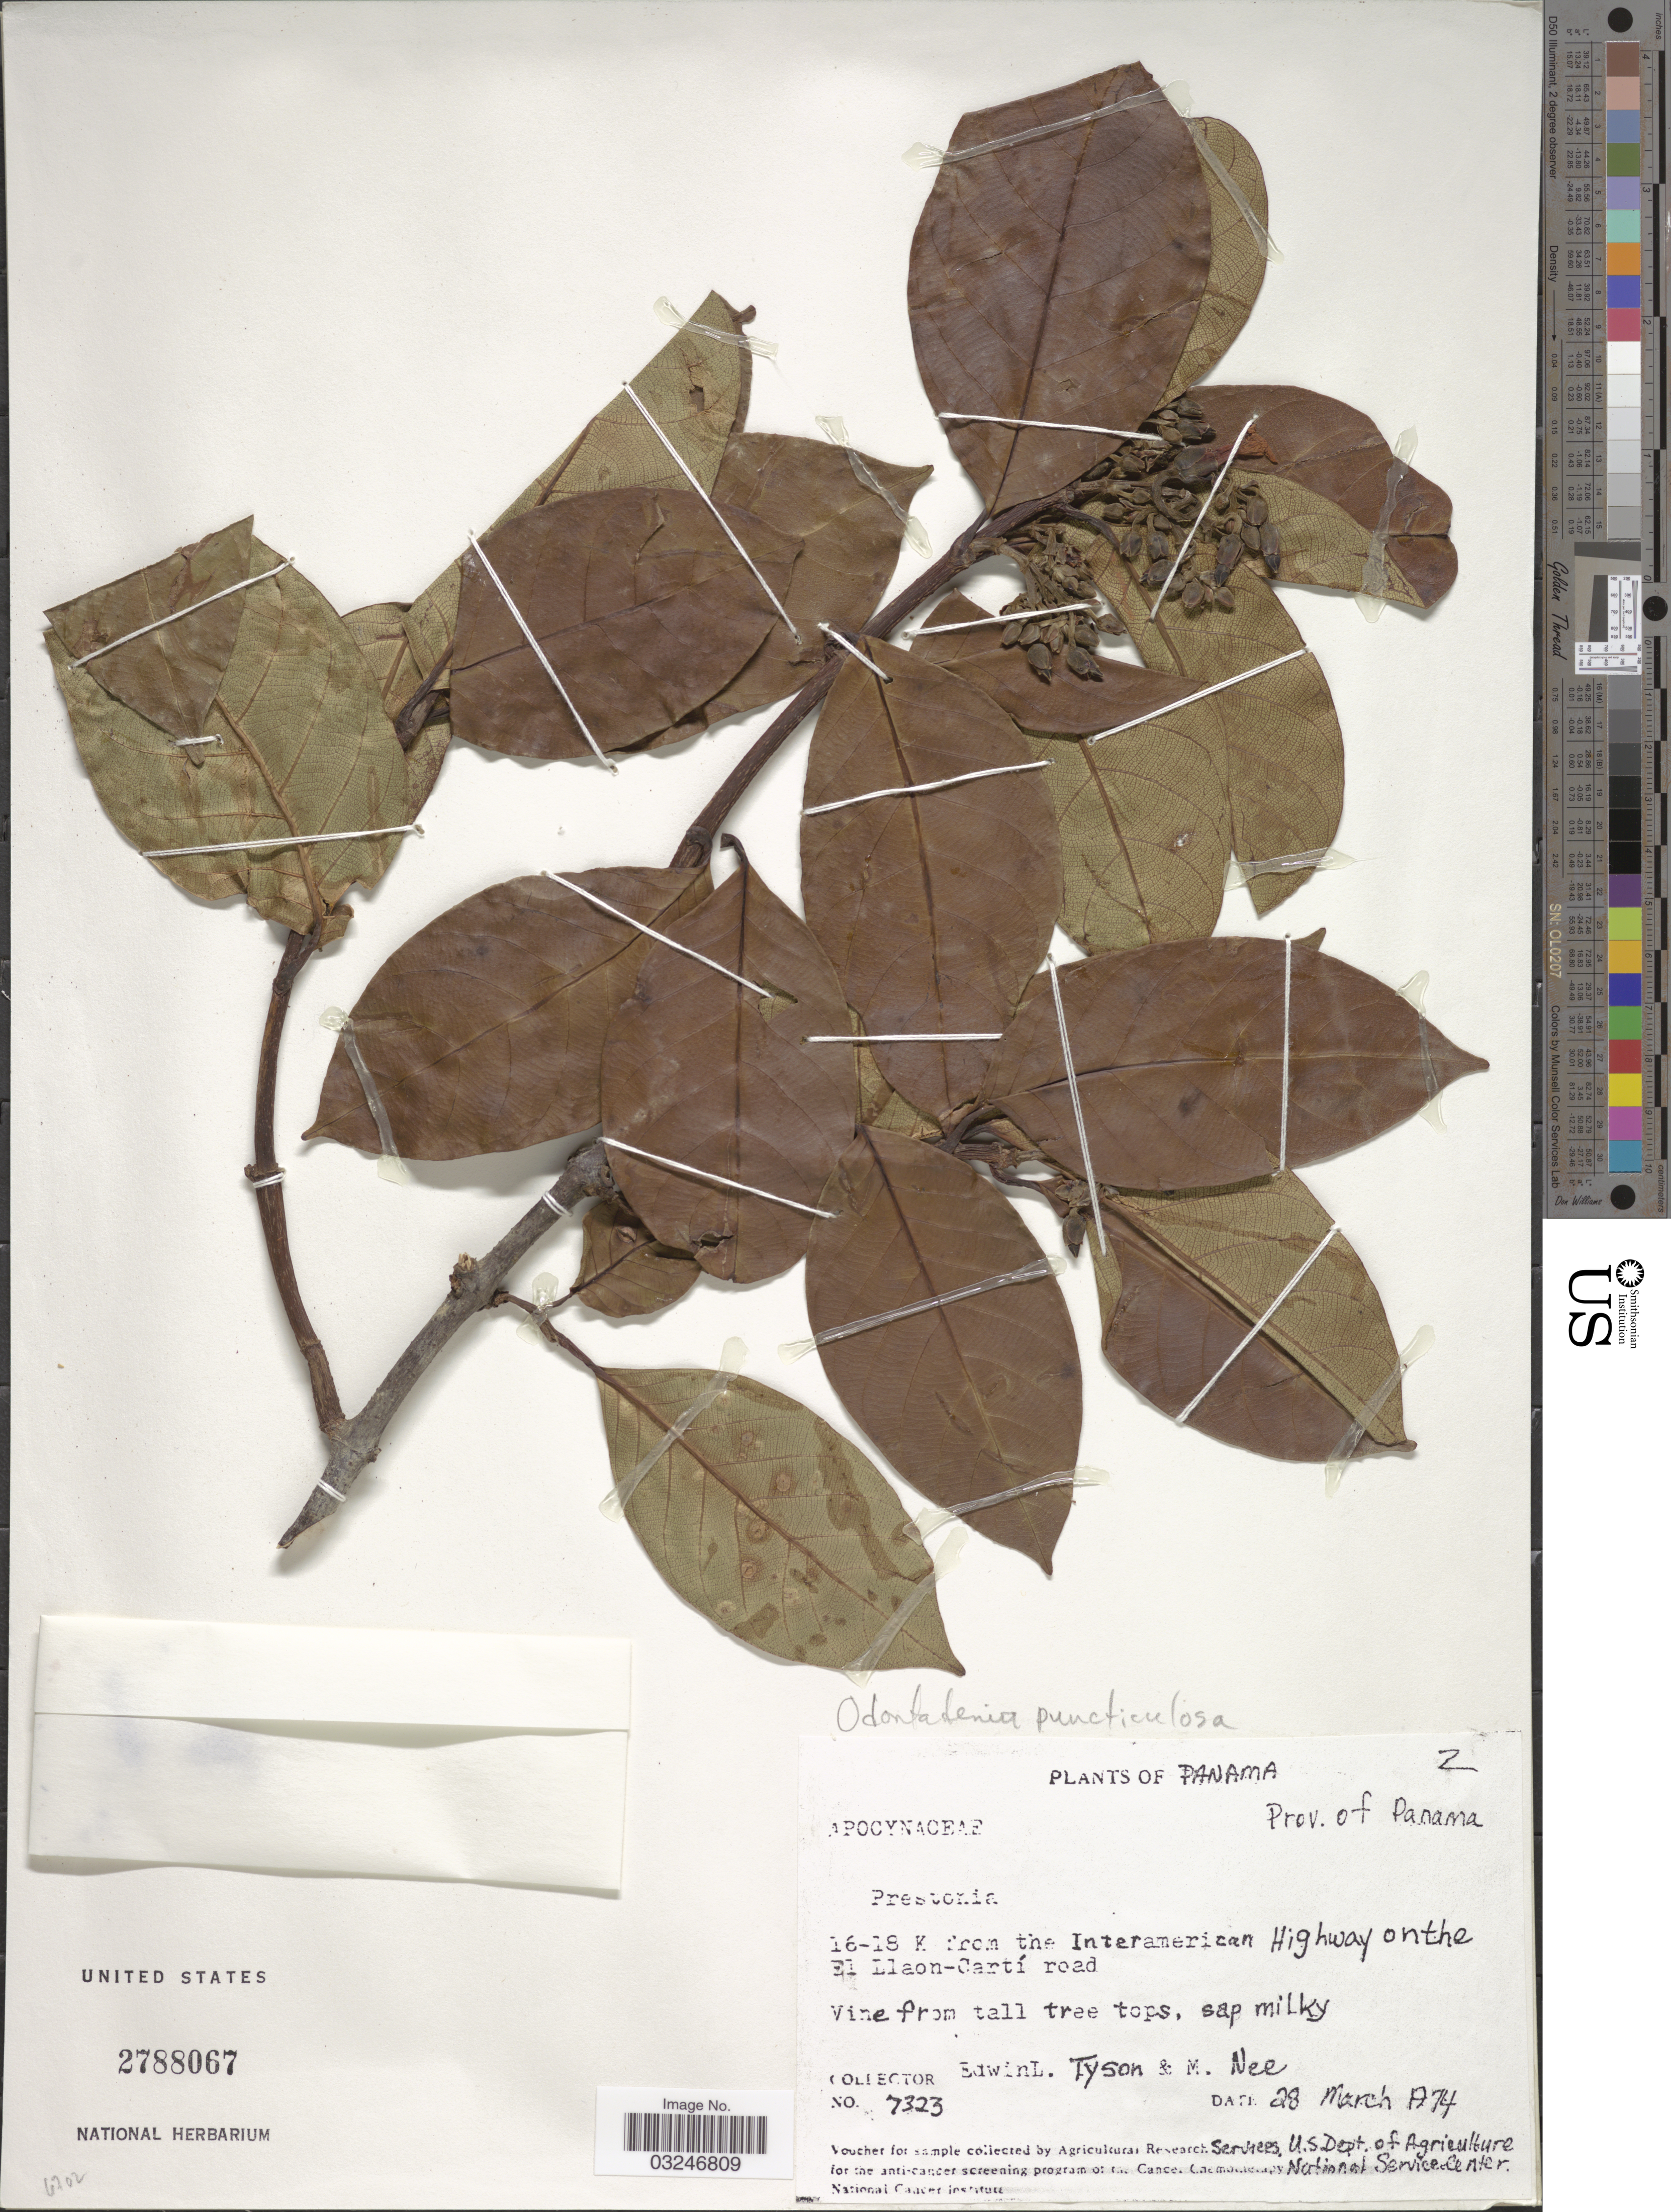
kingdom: Plantae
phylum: Tracheophyta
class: Magnoliopsida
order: Gentianales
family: Apocynaceae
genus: Odontadenia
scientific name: Odontadenia puncticulosa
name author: (Rich.) Pulle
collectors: E. L. Tyson & M. Nee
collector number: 7323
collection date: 1974-03-28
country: Panama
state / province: Panamá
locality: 16-18 K. from the Interamerican Highway on the El Llaon-Cartí road.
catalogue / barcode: US 2788067